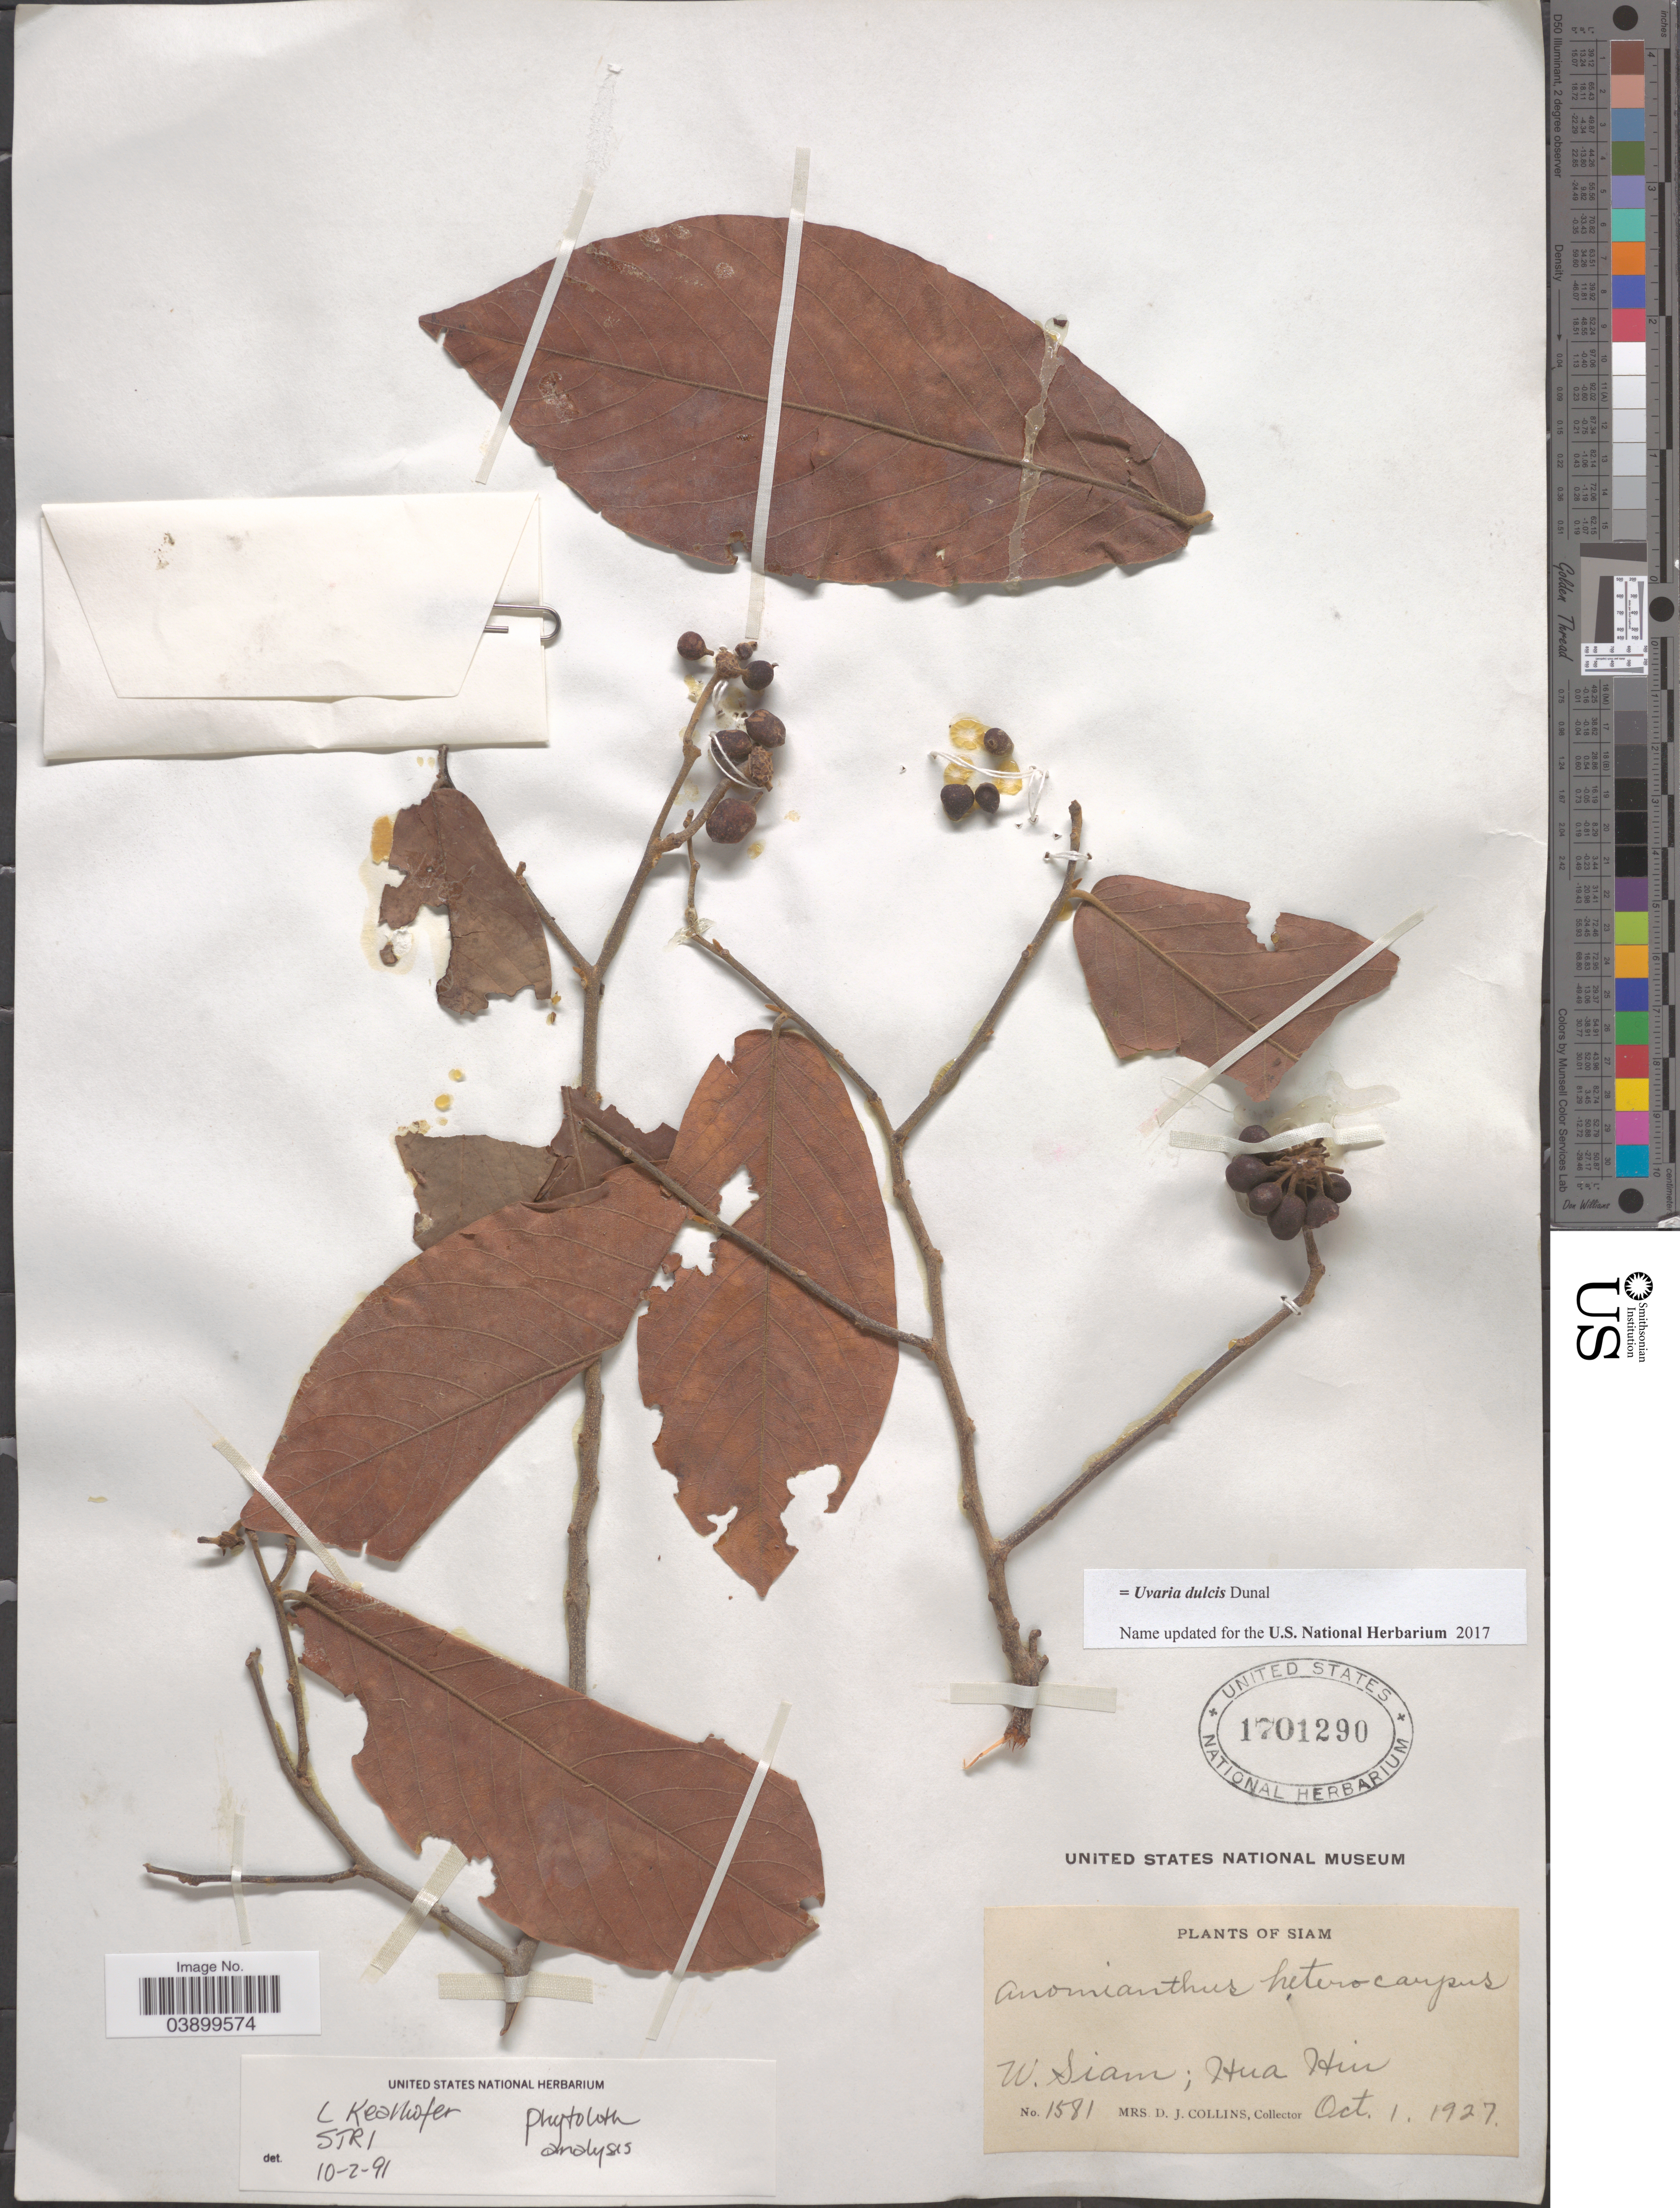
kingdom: Plantae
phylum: Tracheophyta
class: Magnoliopsida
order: Magnoliales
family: Annonaceae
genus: Uvaria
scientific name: Uvaria dulcis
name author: Dunal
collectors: Mrs. D. J. Collins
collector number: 1581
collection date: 1927-10-01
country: Thailand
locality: Siam. W. Siam; Hua Hin.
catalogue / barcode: US 1701290